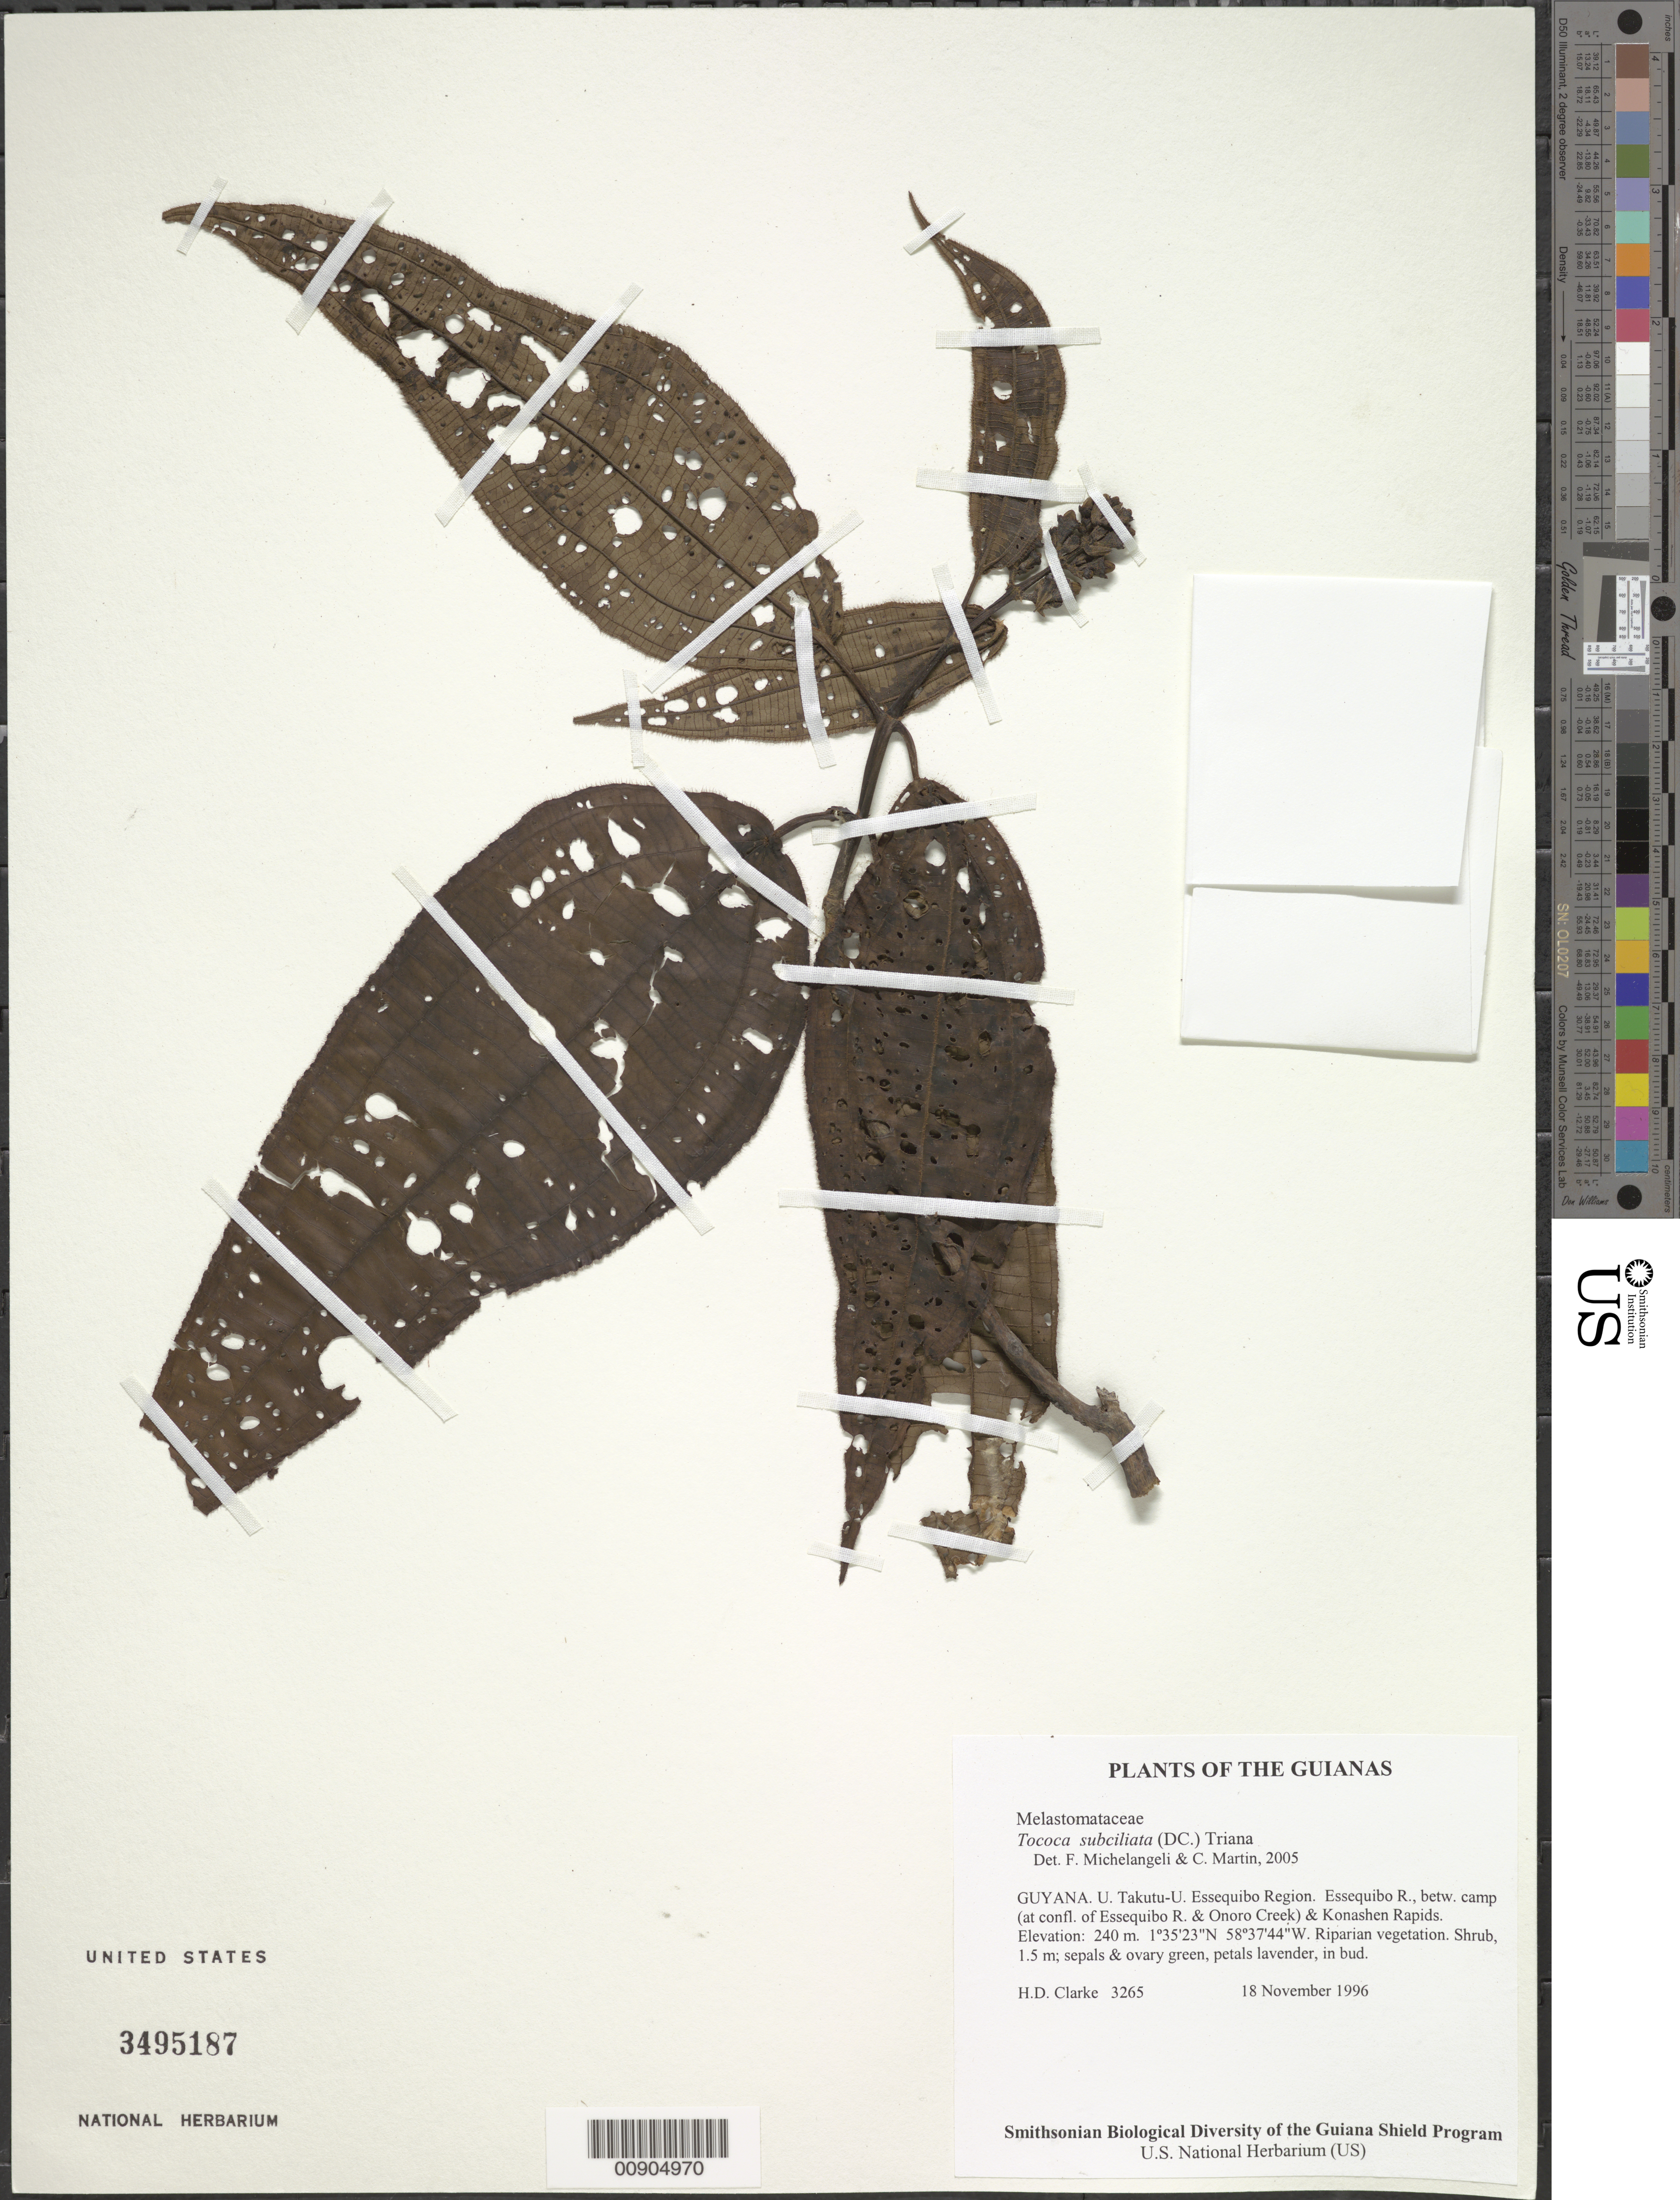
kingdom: Plantae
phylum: Tracheophyta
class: Magnoliopsida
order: Myrtales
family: Melastomataceae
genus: Tococa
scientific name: Tococa subciliata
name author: (DC.) Triana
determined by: Almeda, F.; Martins, A. B.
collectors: H. D. Clarke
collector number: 3265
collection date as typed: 18 November 1996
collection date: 1996-11-18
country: Guyana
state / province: U. Takutu-U. Essequibo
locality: Essequibo R., betw. camp (at confl. of Essequibo R. & Onoro Creek) & Konashen Rapids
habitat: Riparian vegetation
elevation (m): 240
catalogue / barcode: US 3495187